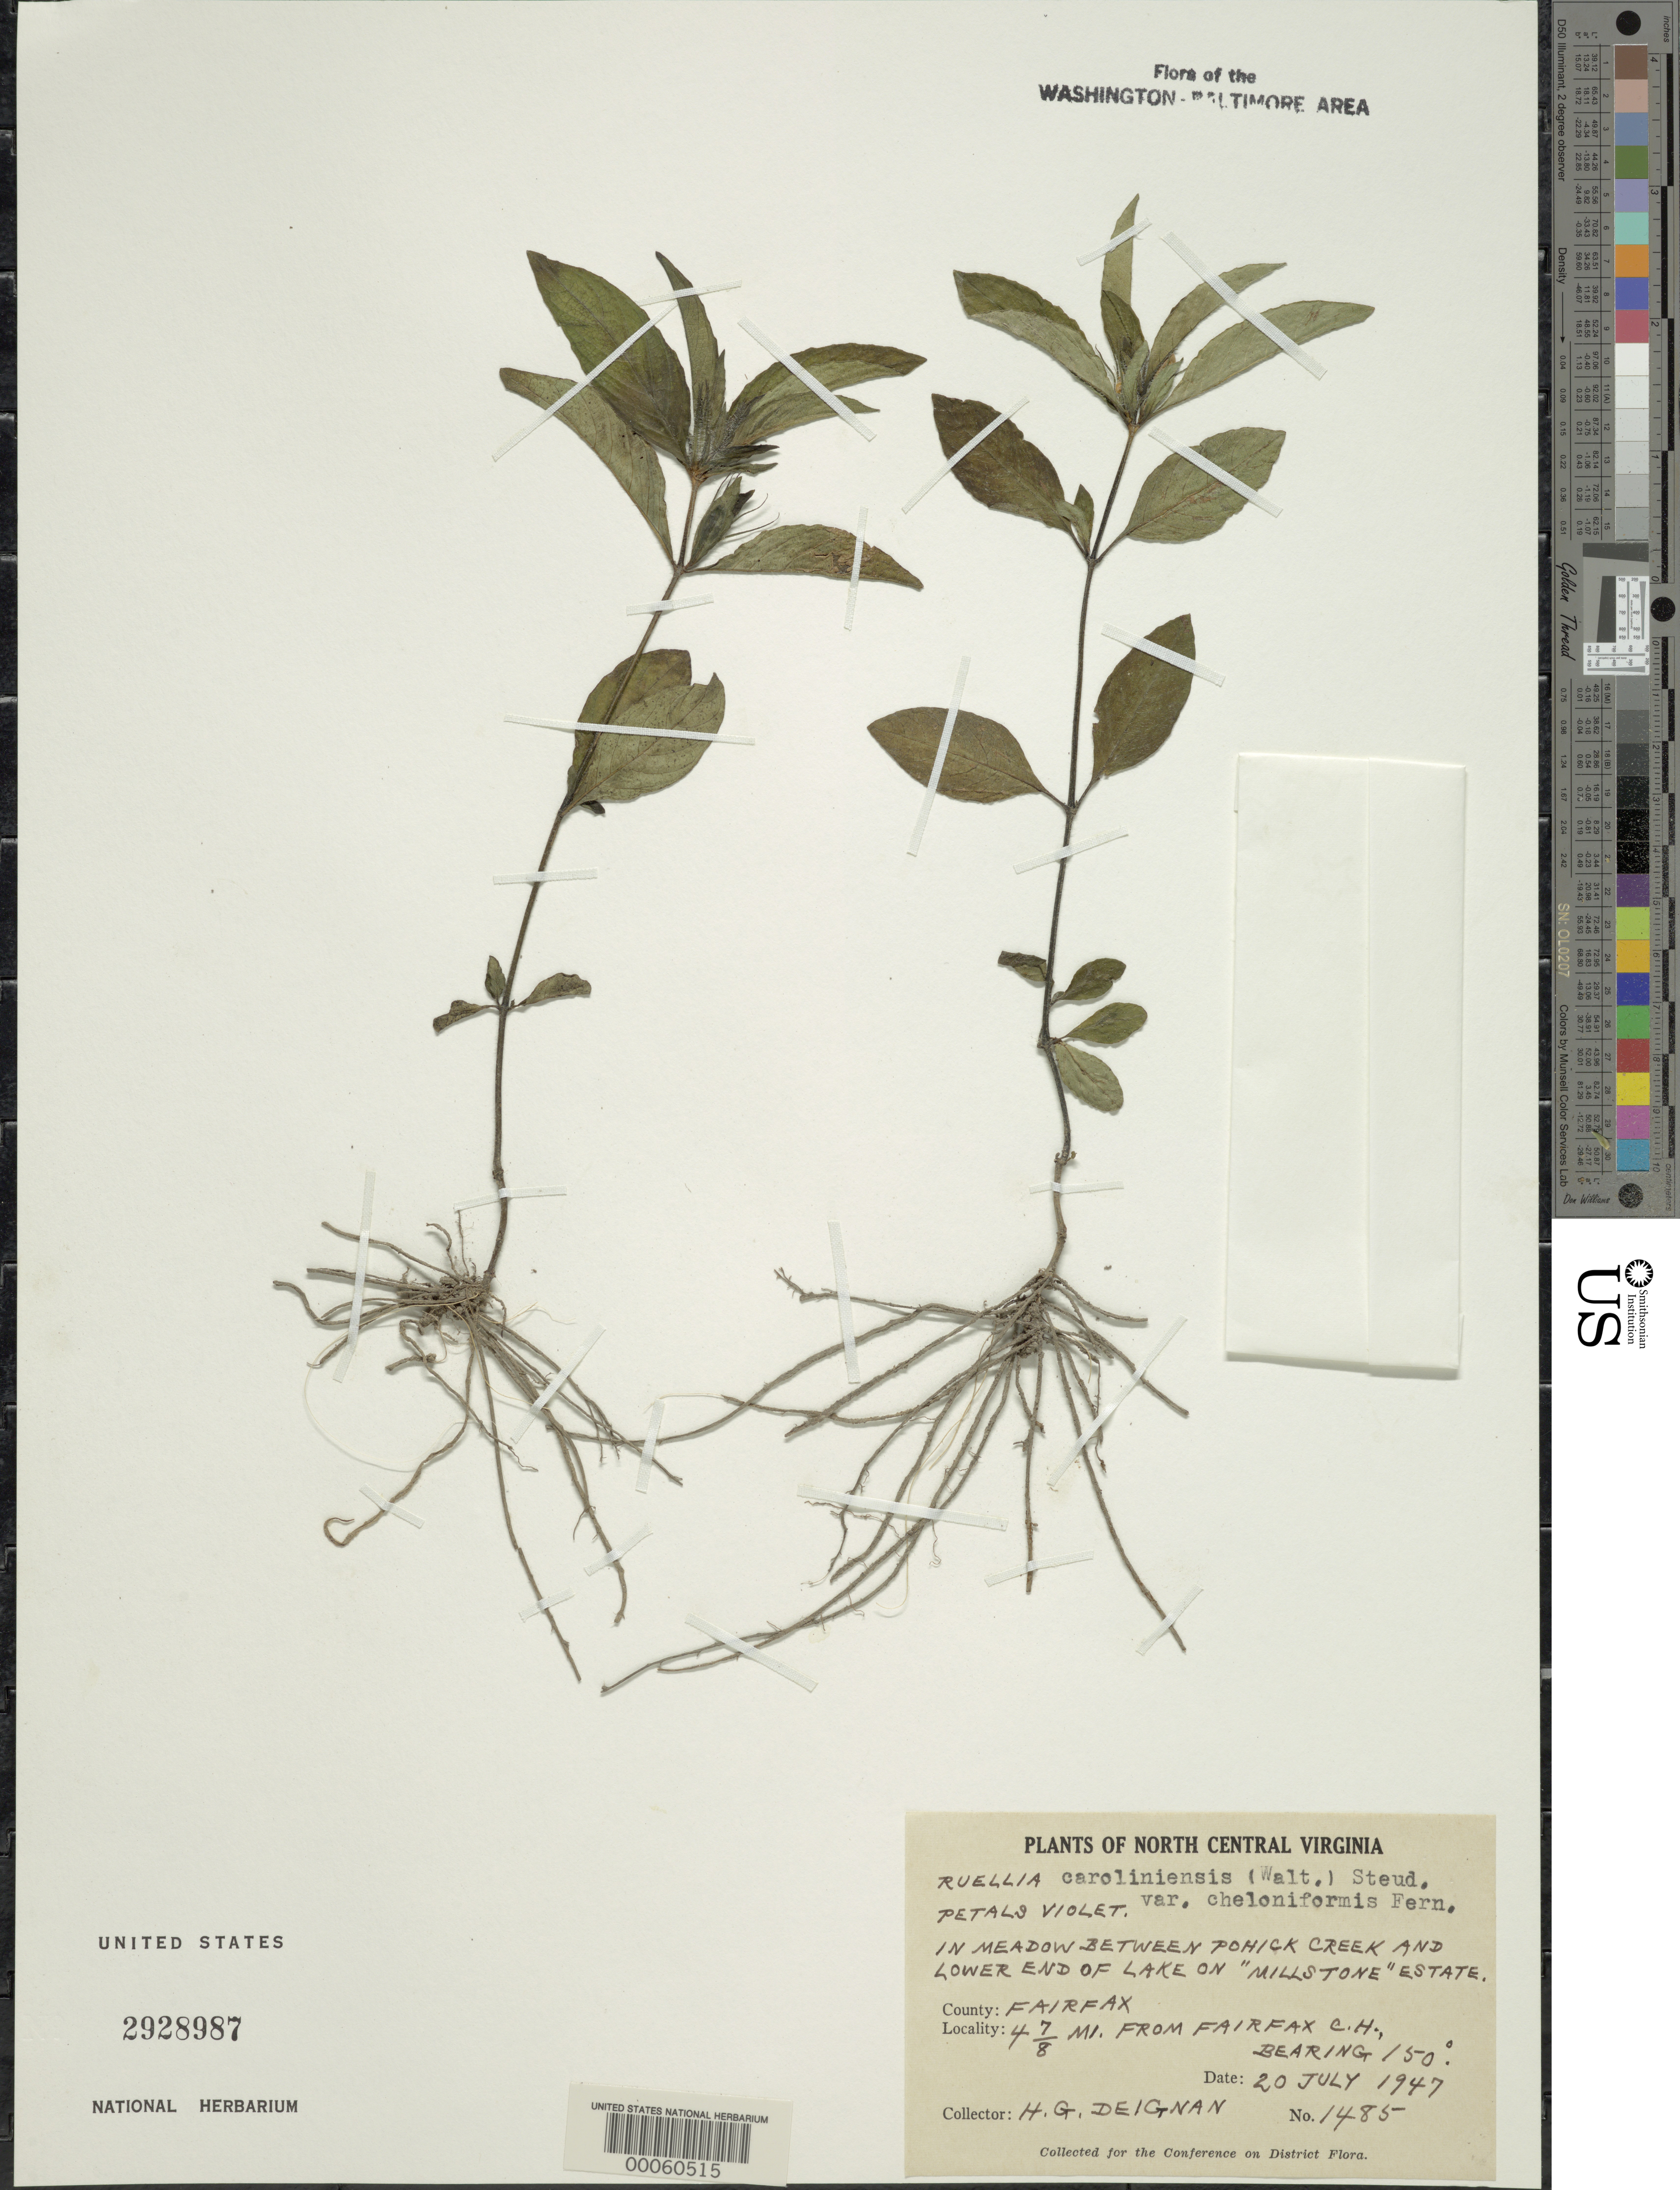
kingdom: Plantae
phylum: Tracheophyta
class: Magnoliopsida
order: Lamiales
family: Acanthaceae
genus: Ruellia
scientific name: Ruellia caroliniensis var. cheloniformis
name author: Fernald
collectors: H. Deignan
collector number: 1485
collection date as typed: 20 Jul 1947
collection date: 1947-07-20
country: United States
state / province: Virginia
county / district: Arlington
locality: Fort Myers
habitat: In meadow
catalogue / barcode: US 2928987